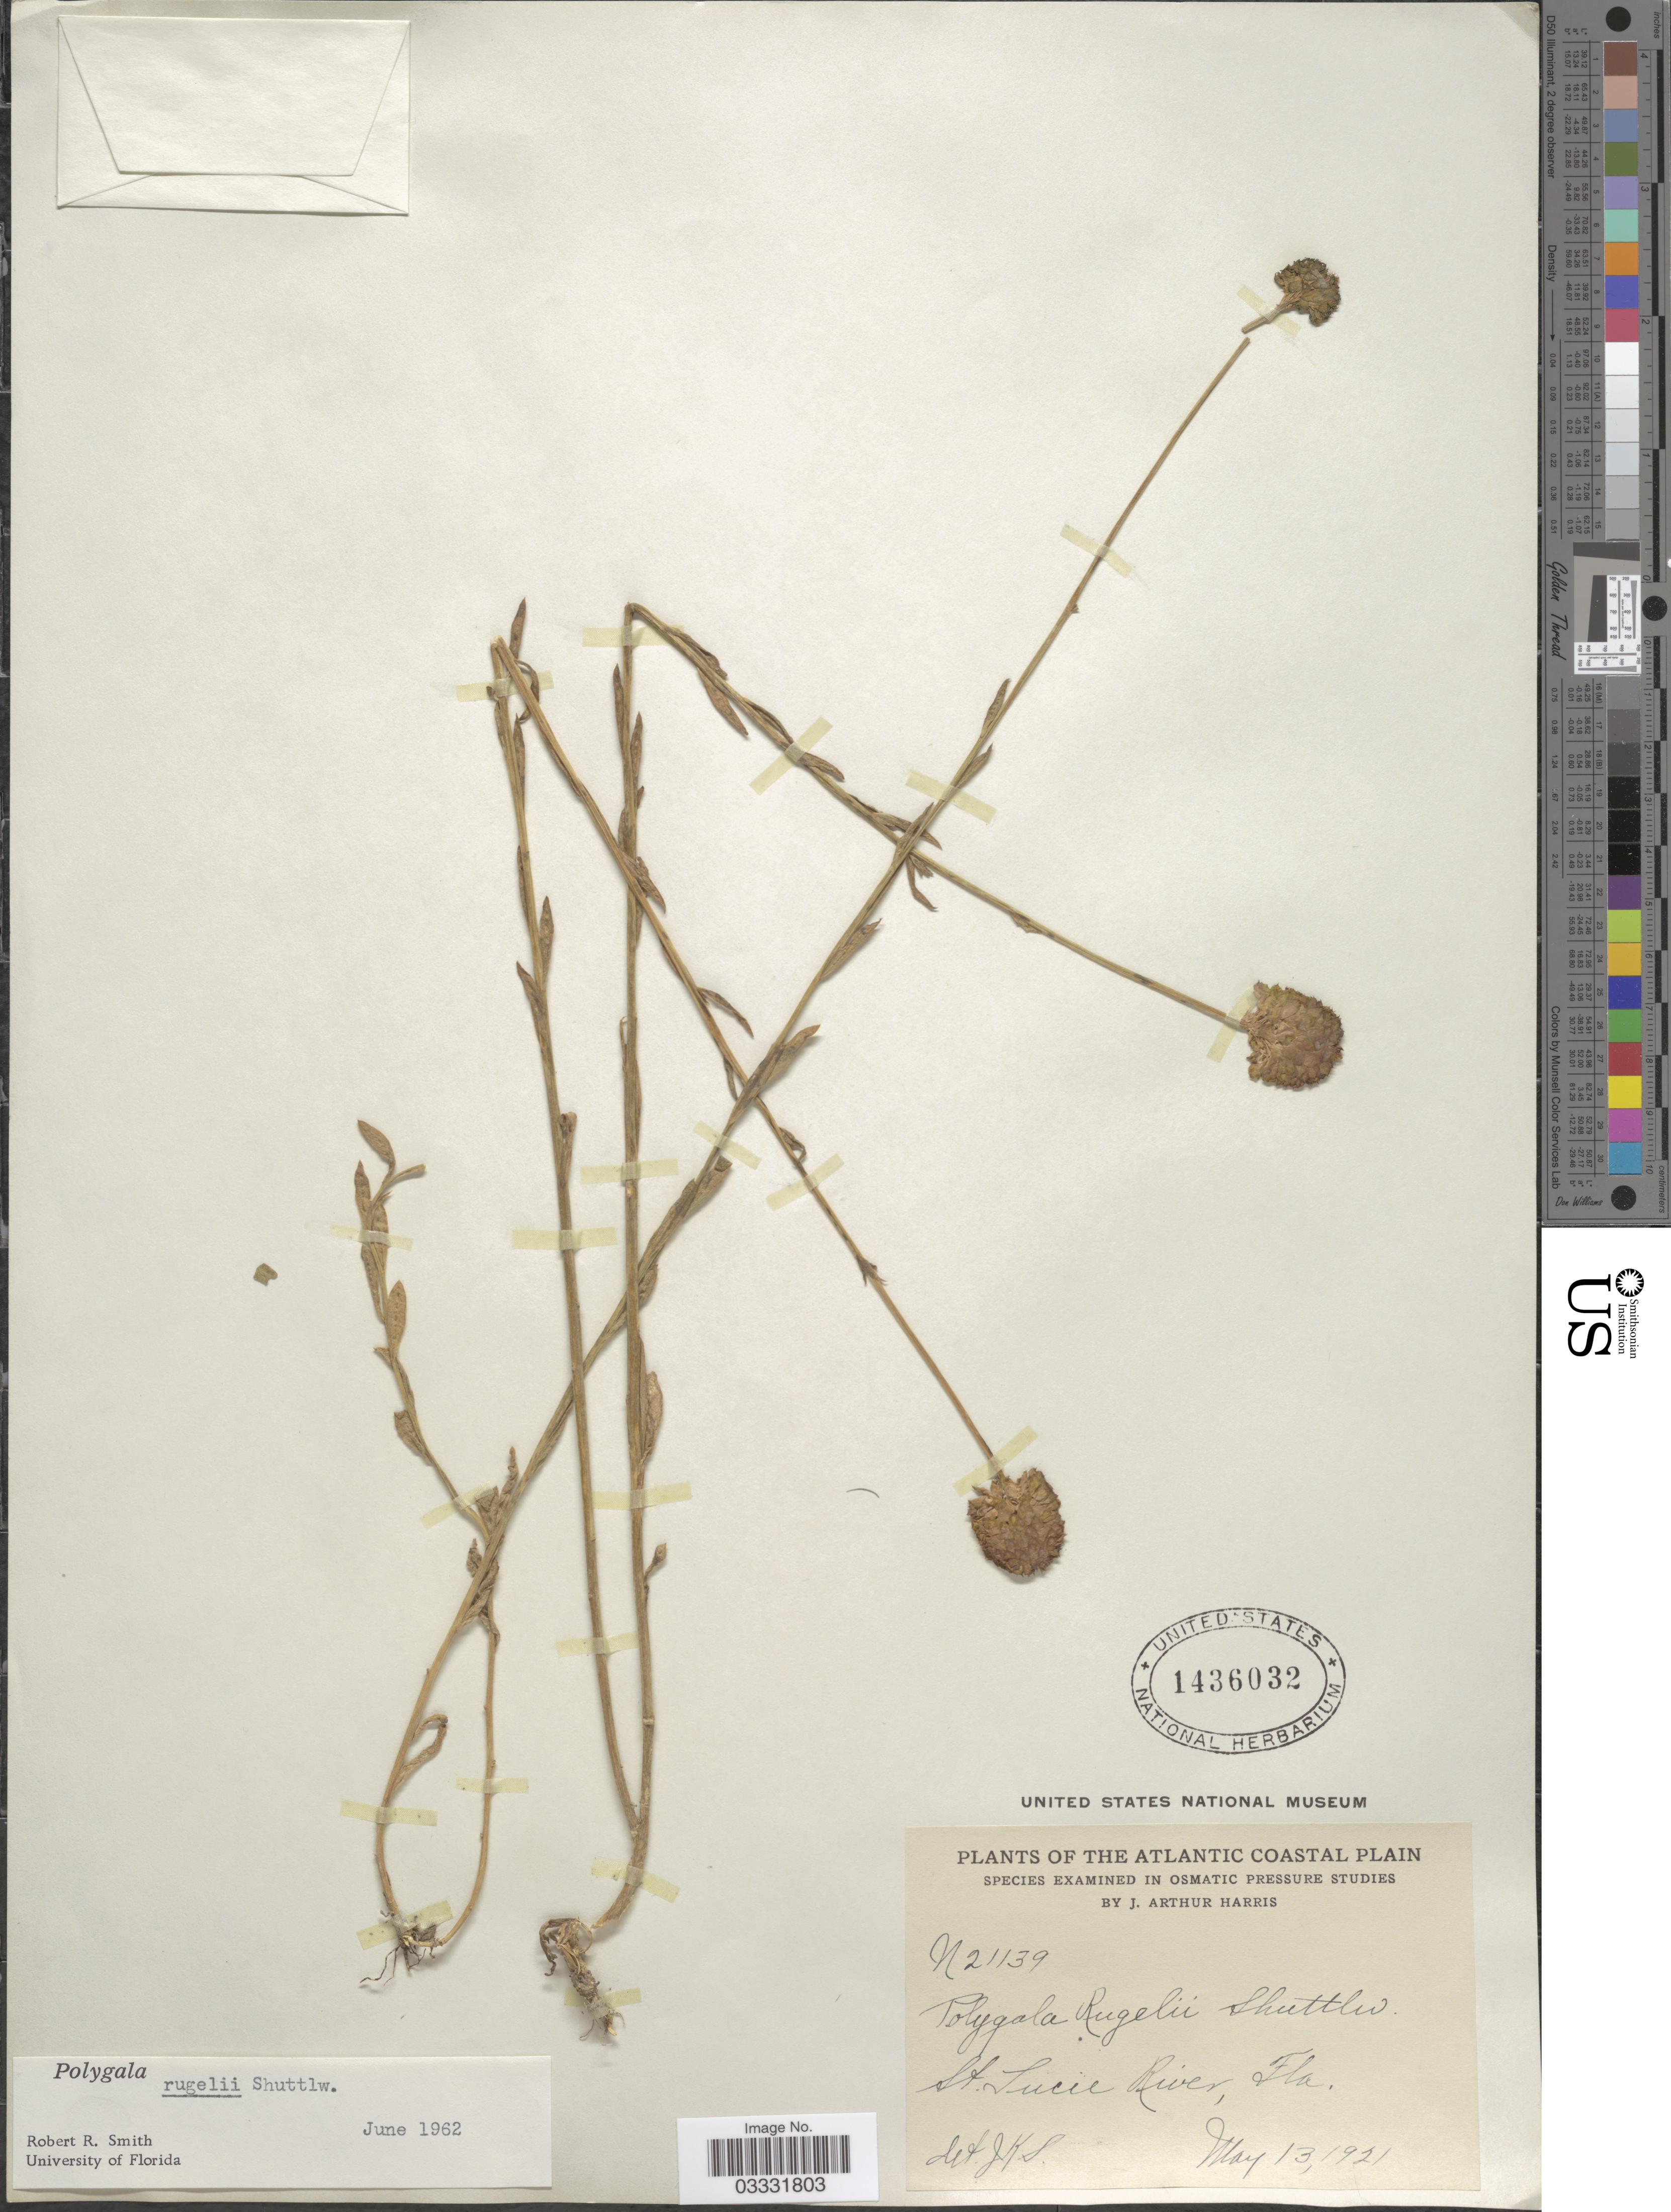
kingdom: Plantae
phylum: Tracheophyta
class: Magnoliopsida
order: Fabales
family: Polygalaceae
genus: Polygala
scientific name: Polygala rugelii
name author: Shuttlew. ex Chapm.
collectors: J. A. Harris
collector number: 21139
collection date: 1921-05-13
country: United States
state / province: Florida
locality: The Atlantic Coastal Plain. St. Lucie River.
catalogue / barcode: US 1436032